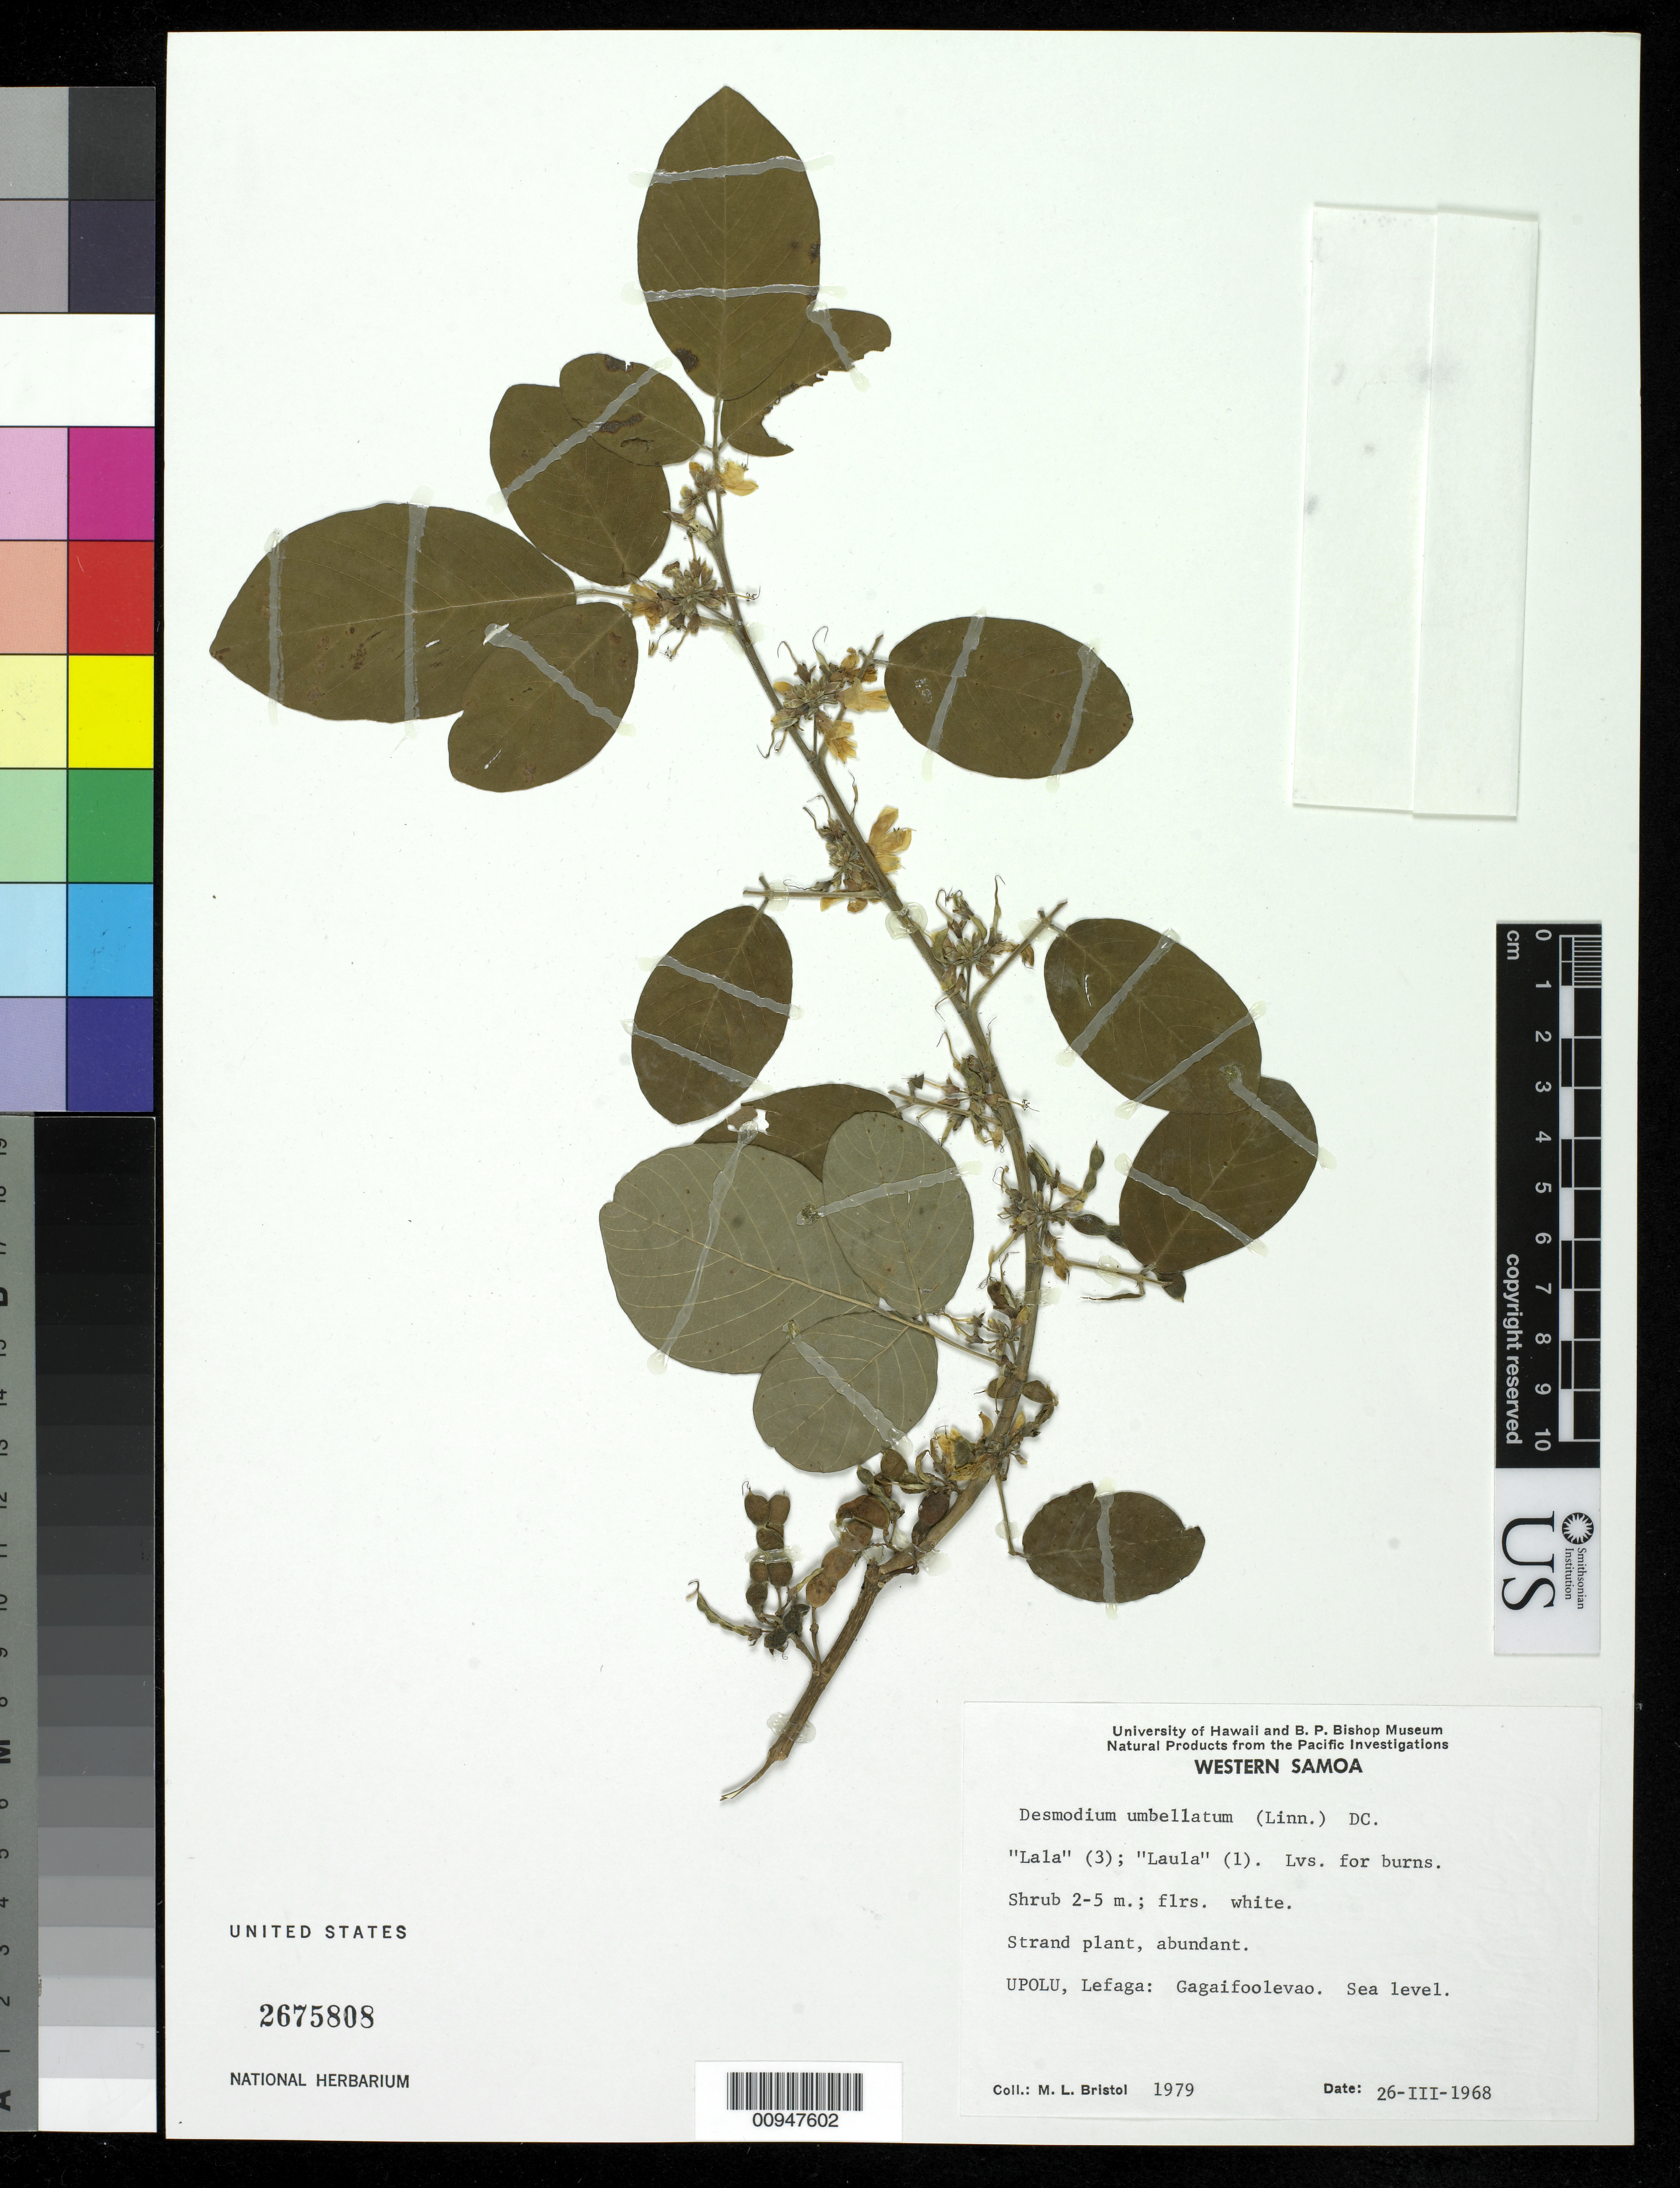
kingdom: Plantae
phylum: Tracheophyta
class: Magnoliopsida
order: Fabales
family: Fabaceae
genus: Dendrolobium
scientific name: Dendrolobium umbellatum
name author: (L.) Benth.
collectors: M. L. Bristol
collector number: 1979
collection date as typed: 26 Mar 1968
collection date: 1968-03-26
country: Samoa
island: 'Upolu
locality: Upolu, Lefaga: Gagaifoolevao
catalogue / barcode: US 2675808